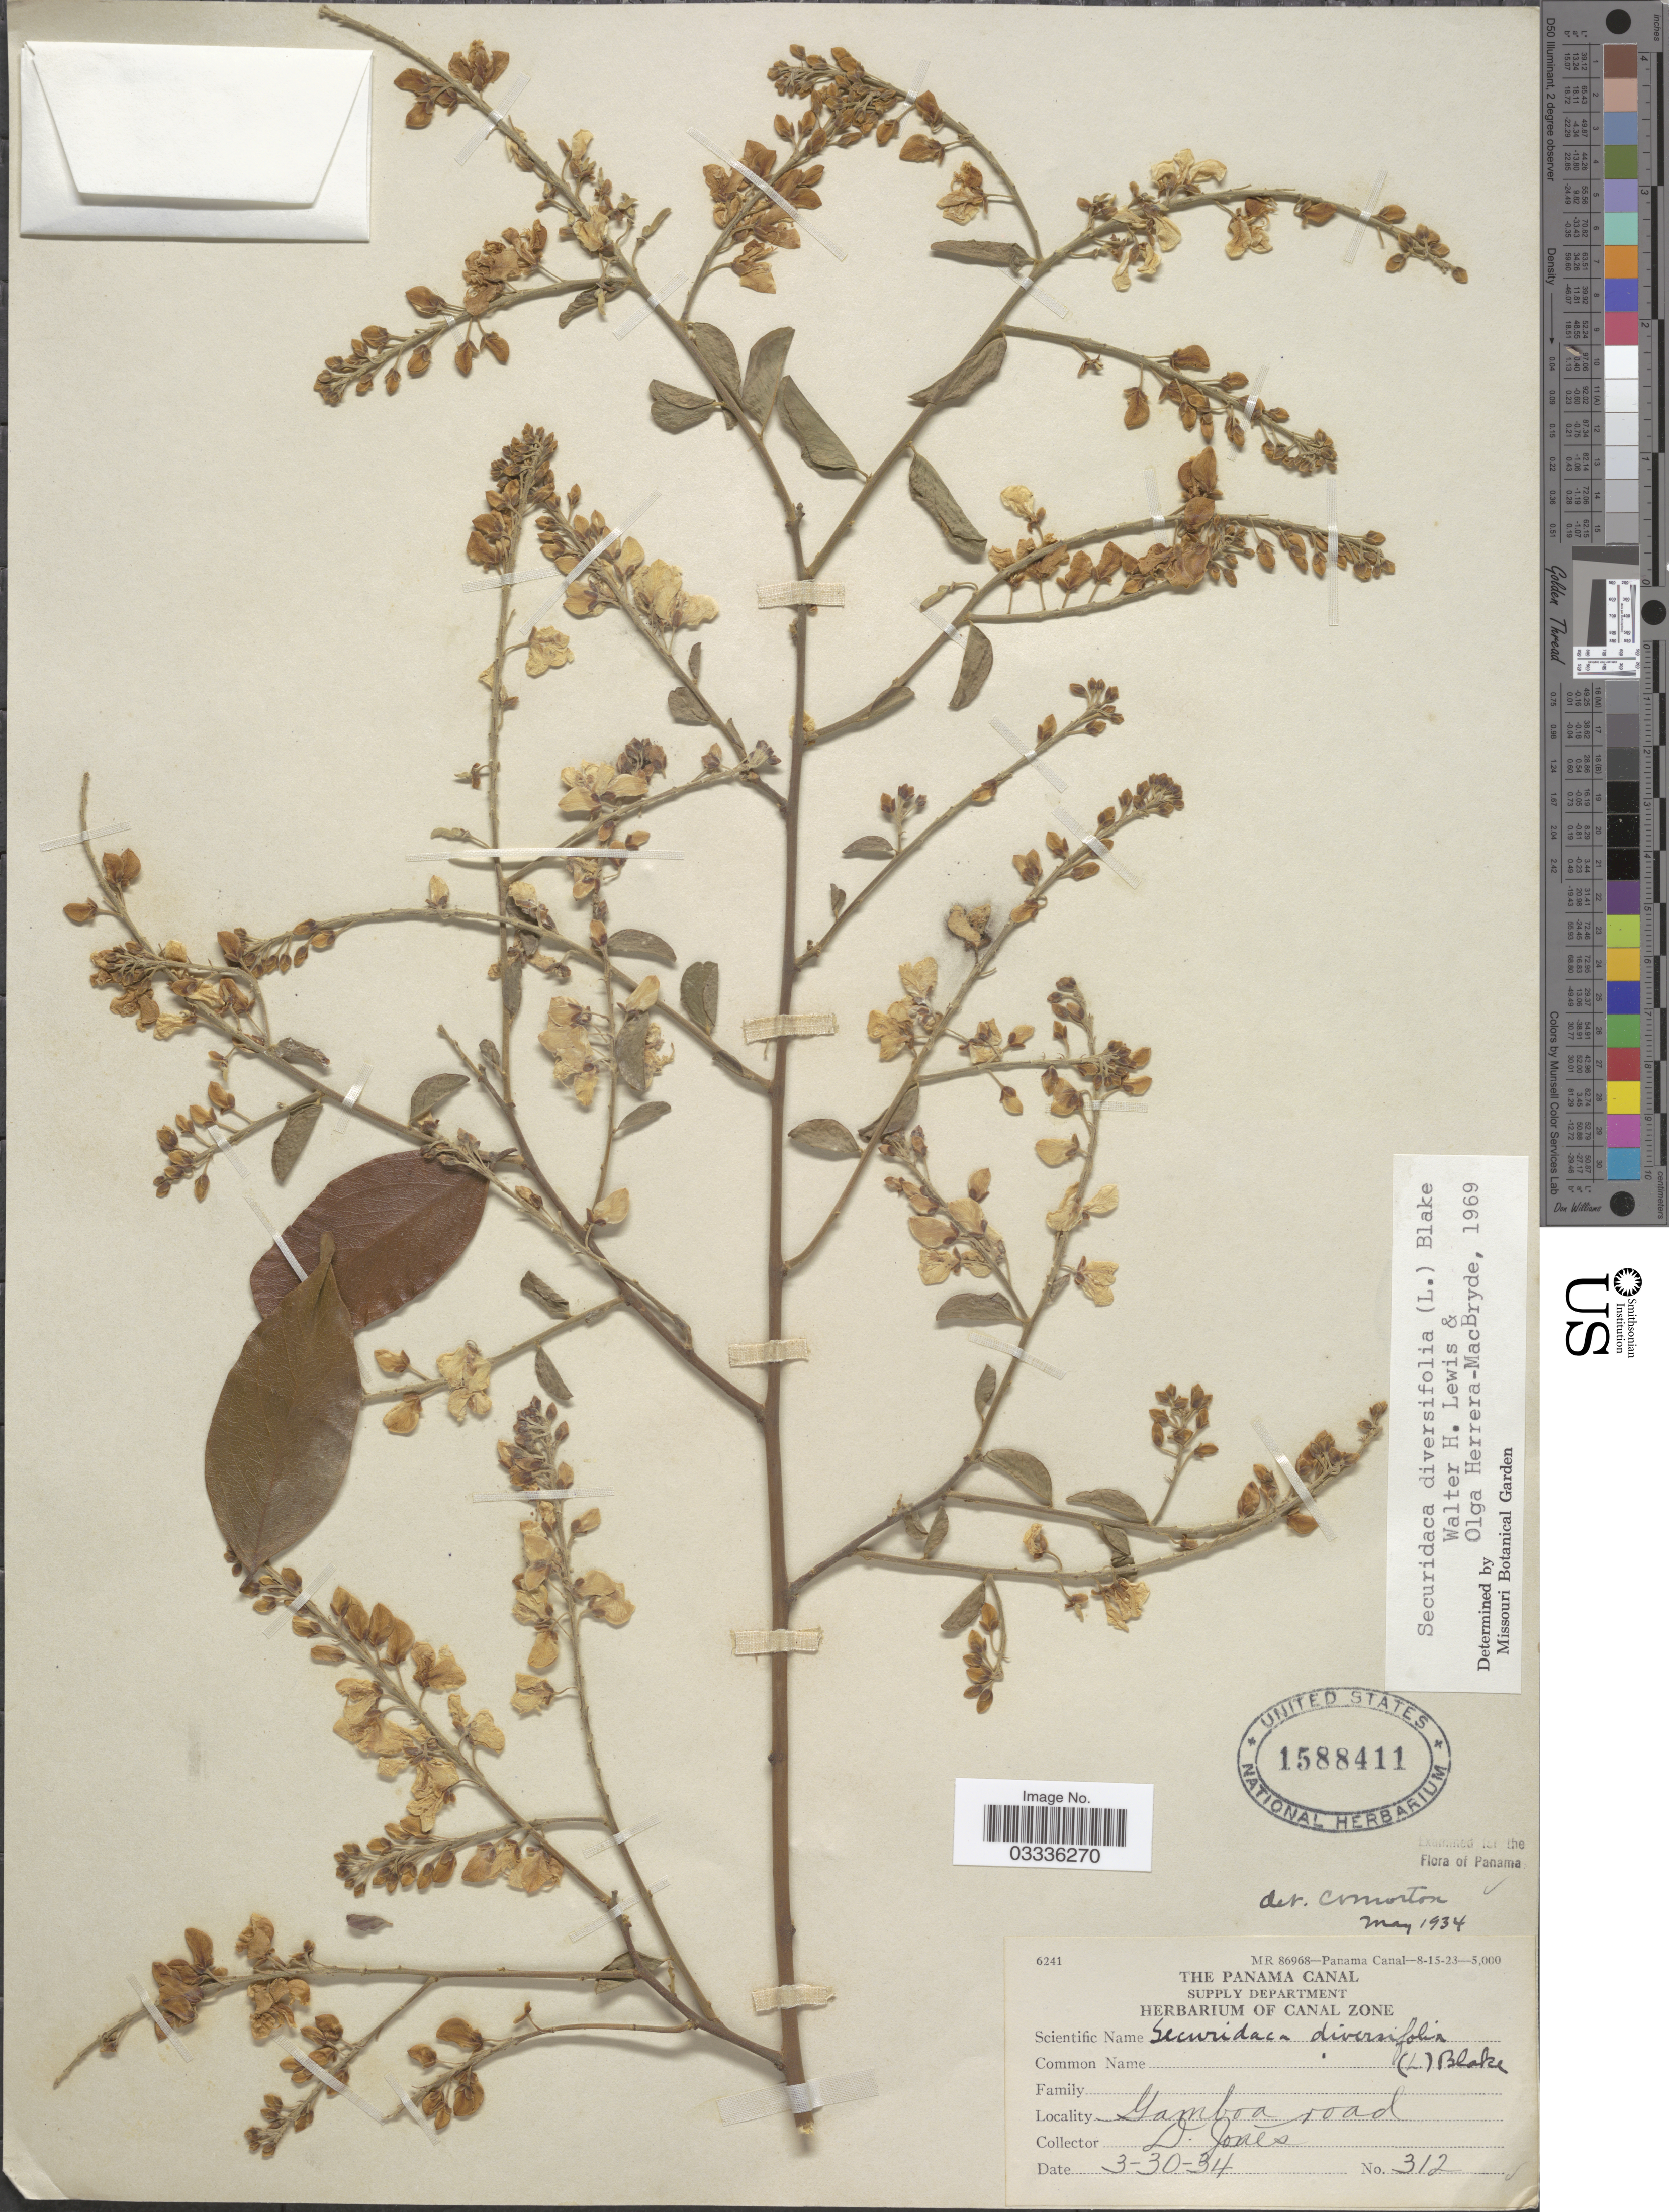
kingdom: Plantae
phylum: Tracheophyta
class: Magnoliopsida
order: Fabales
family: Polygalaceae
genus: Securidaca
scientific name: Securidaca diversifolia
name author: (L.) S.F. Blake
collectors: D. Jones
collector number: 312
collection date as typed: Transcribed d/m/y: 30/3/34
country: Panama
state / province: Colón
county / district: Canal Zone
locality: The Panama Canal [unsure placement] Gamboa road.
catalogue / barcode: US 1588411